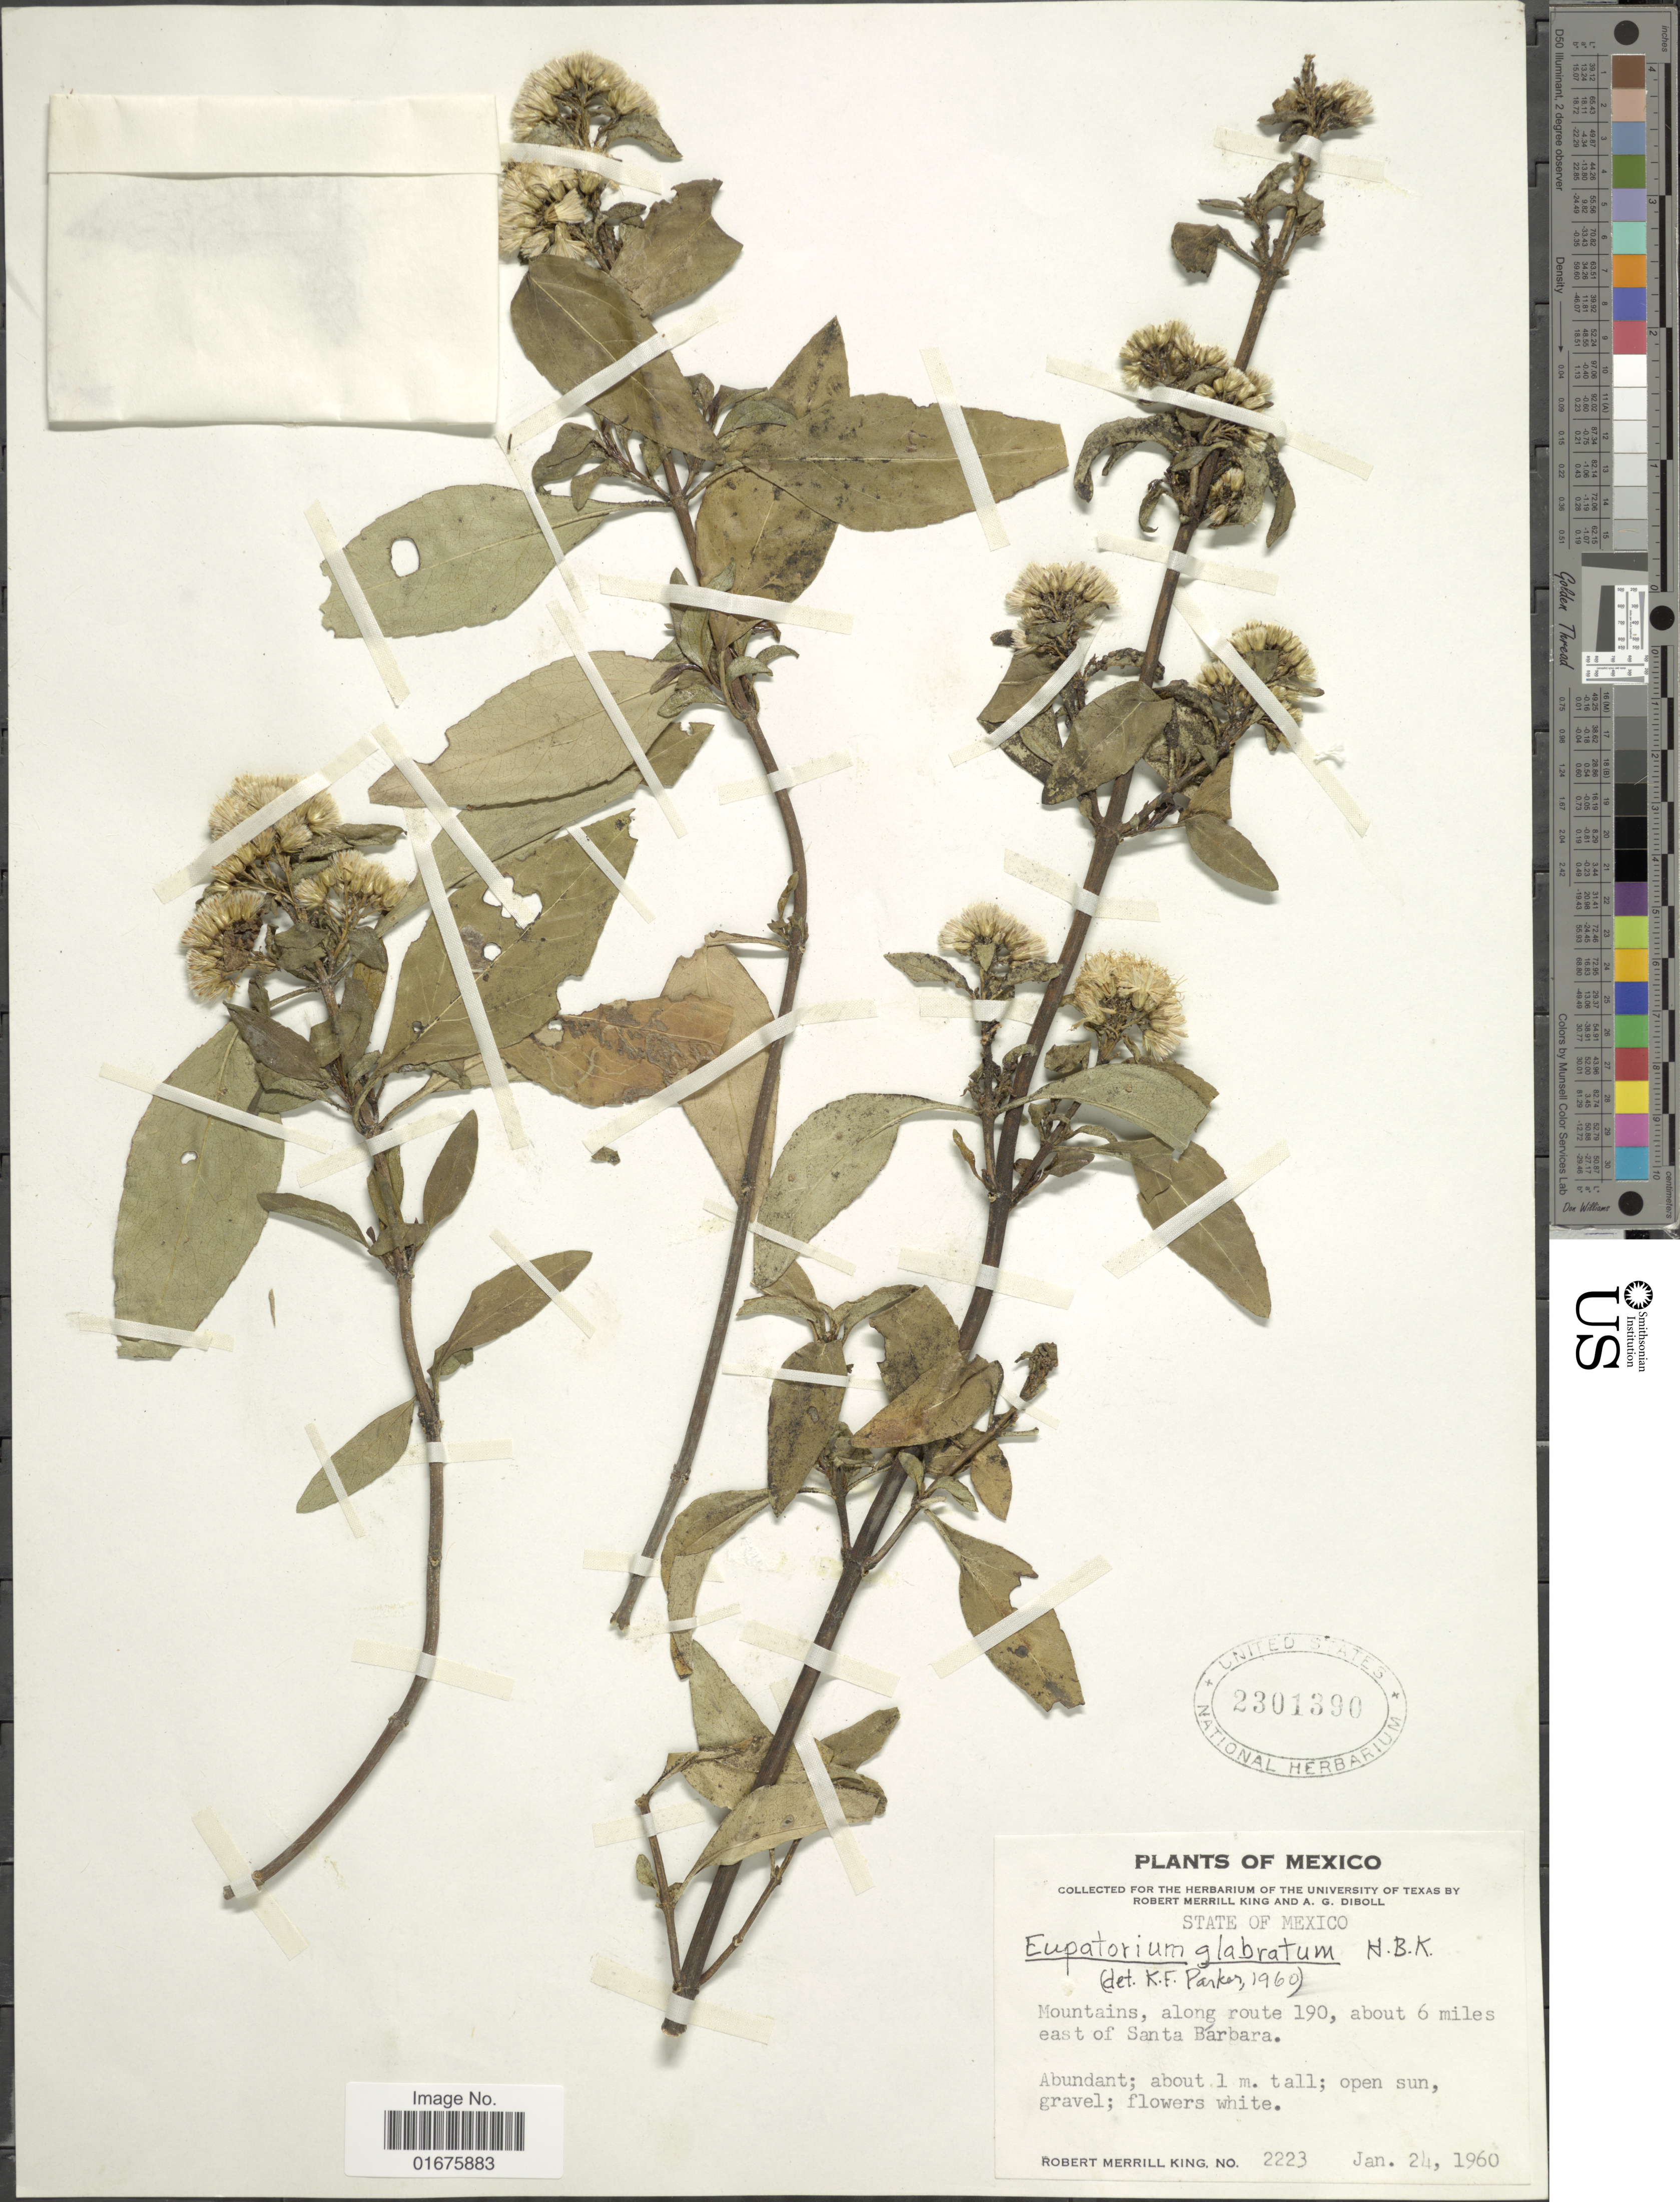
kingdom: Plantae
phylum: Tracheophyta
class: Magnoliopsida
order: Asterales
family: Asteraceae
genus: Ageratina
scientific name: Ageratina glabrata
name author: (Kunth) R.M. King & H. Rob.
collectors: R. M. King & A. Diboll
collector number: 2223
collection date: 1960-01-24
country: Mexico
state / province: México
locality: Moutains, along route 190, about 6 miles east of Santa Bárbara, open sun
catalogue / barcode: US 2301390